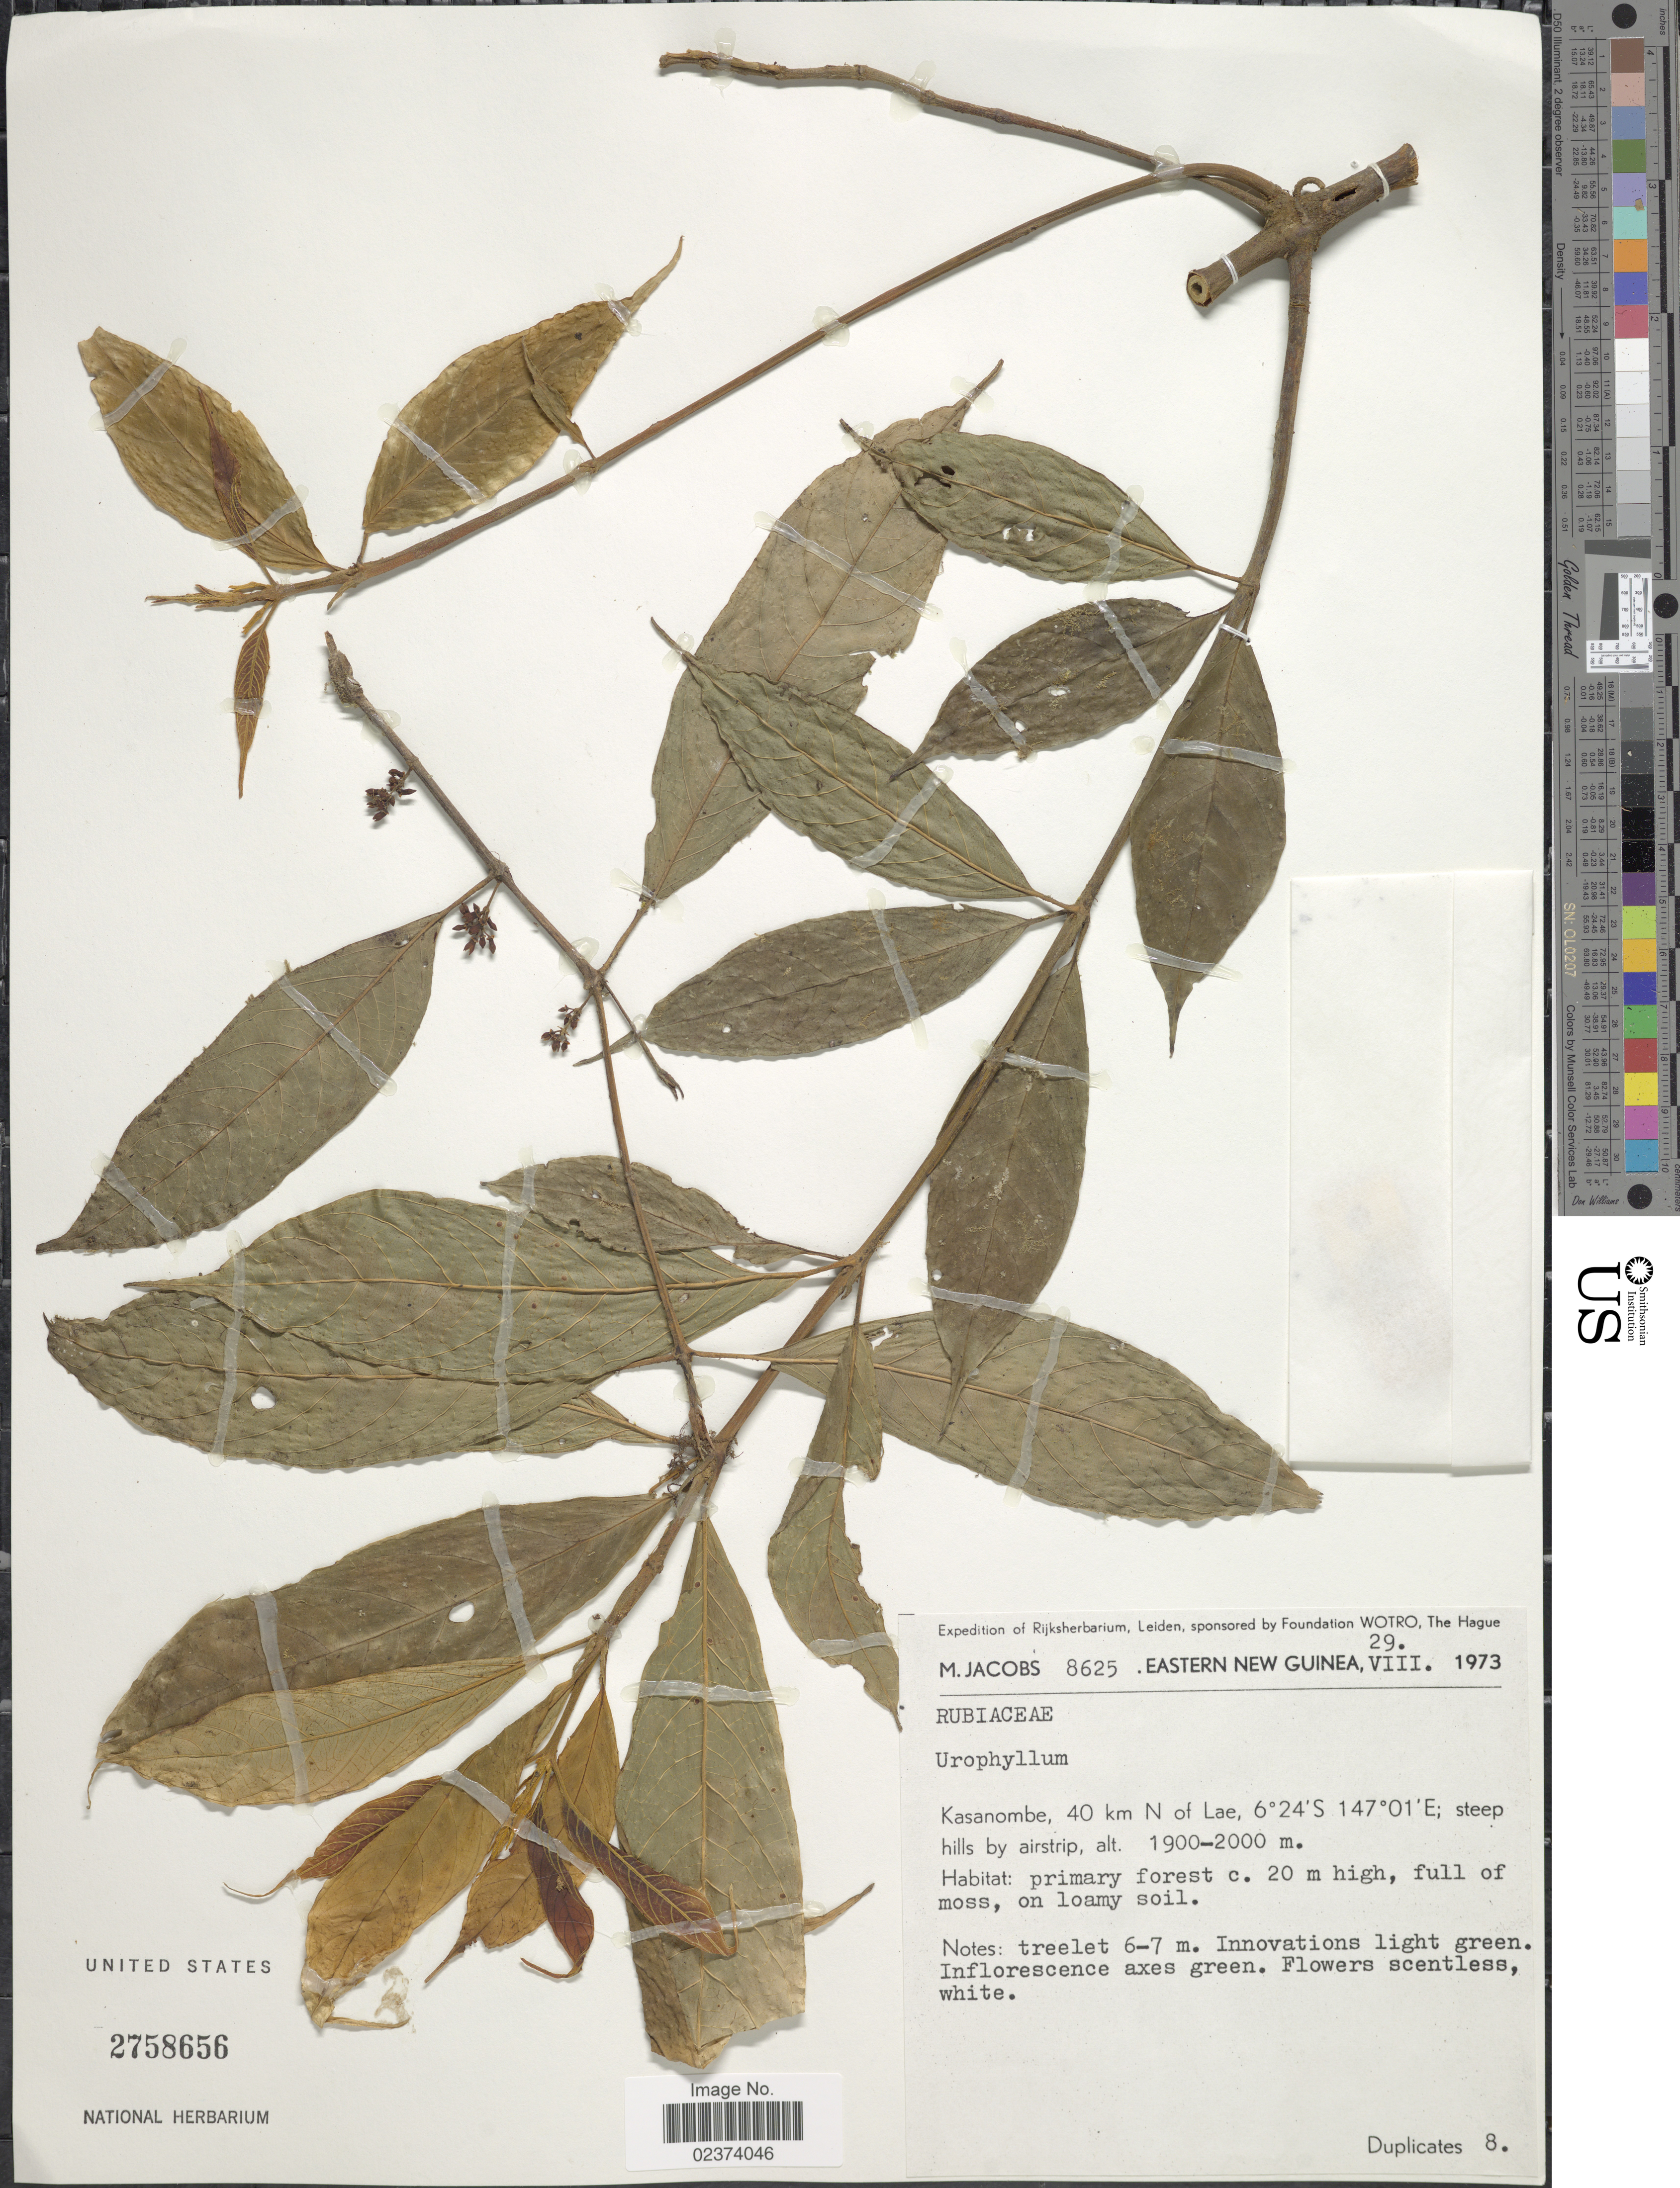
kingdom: Plantae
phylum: Tracheophyta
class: Magnoliopsida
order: Gentianales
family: Rubiaceae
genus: Urophyllum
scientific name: Urophyllum sp.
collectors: M. Jacobs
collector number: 8625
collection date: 1973-08-29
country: Papua New Guinea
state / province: Morobe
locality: Eastern New Guinea, Kasanombe, 40 km N of Lae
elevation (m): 1900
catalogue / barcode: US 2758656